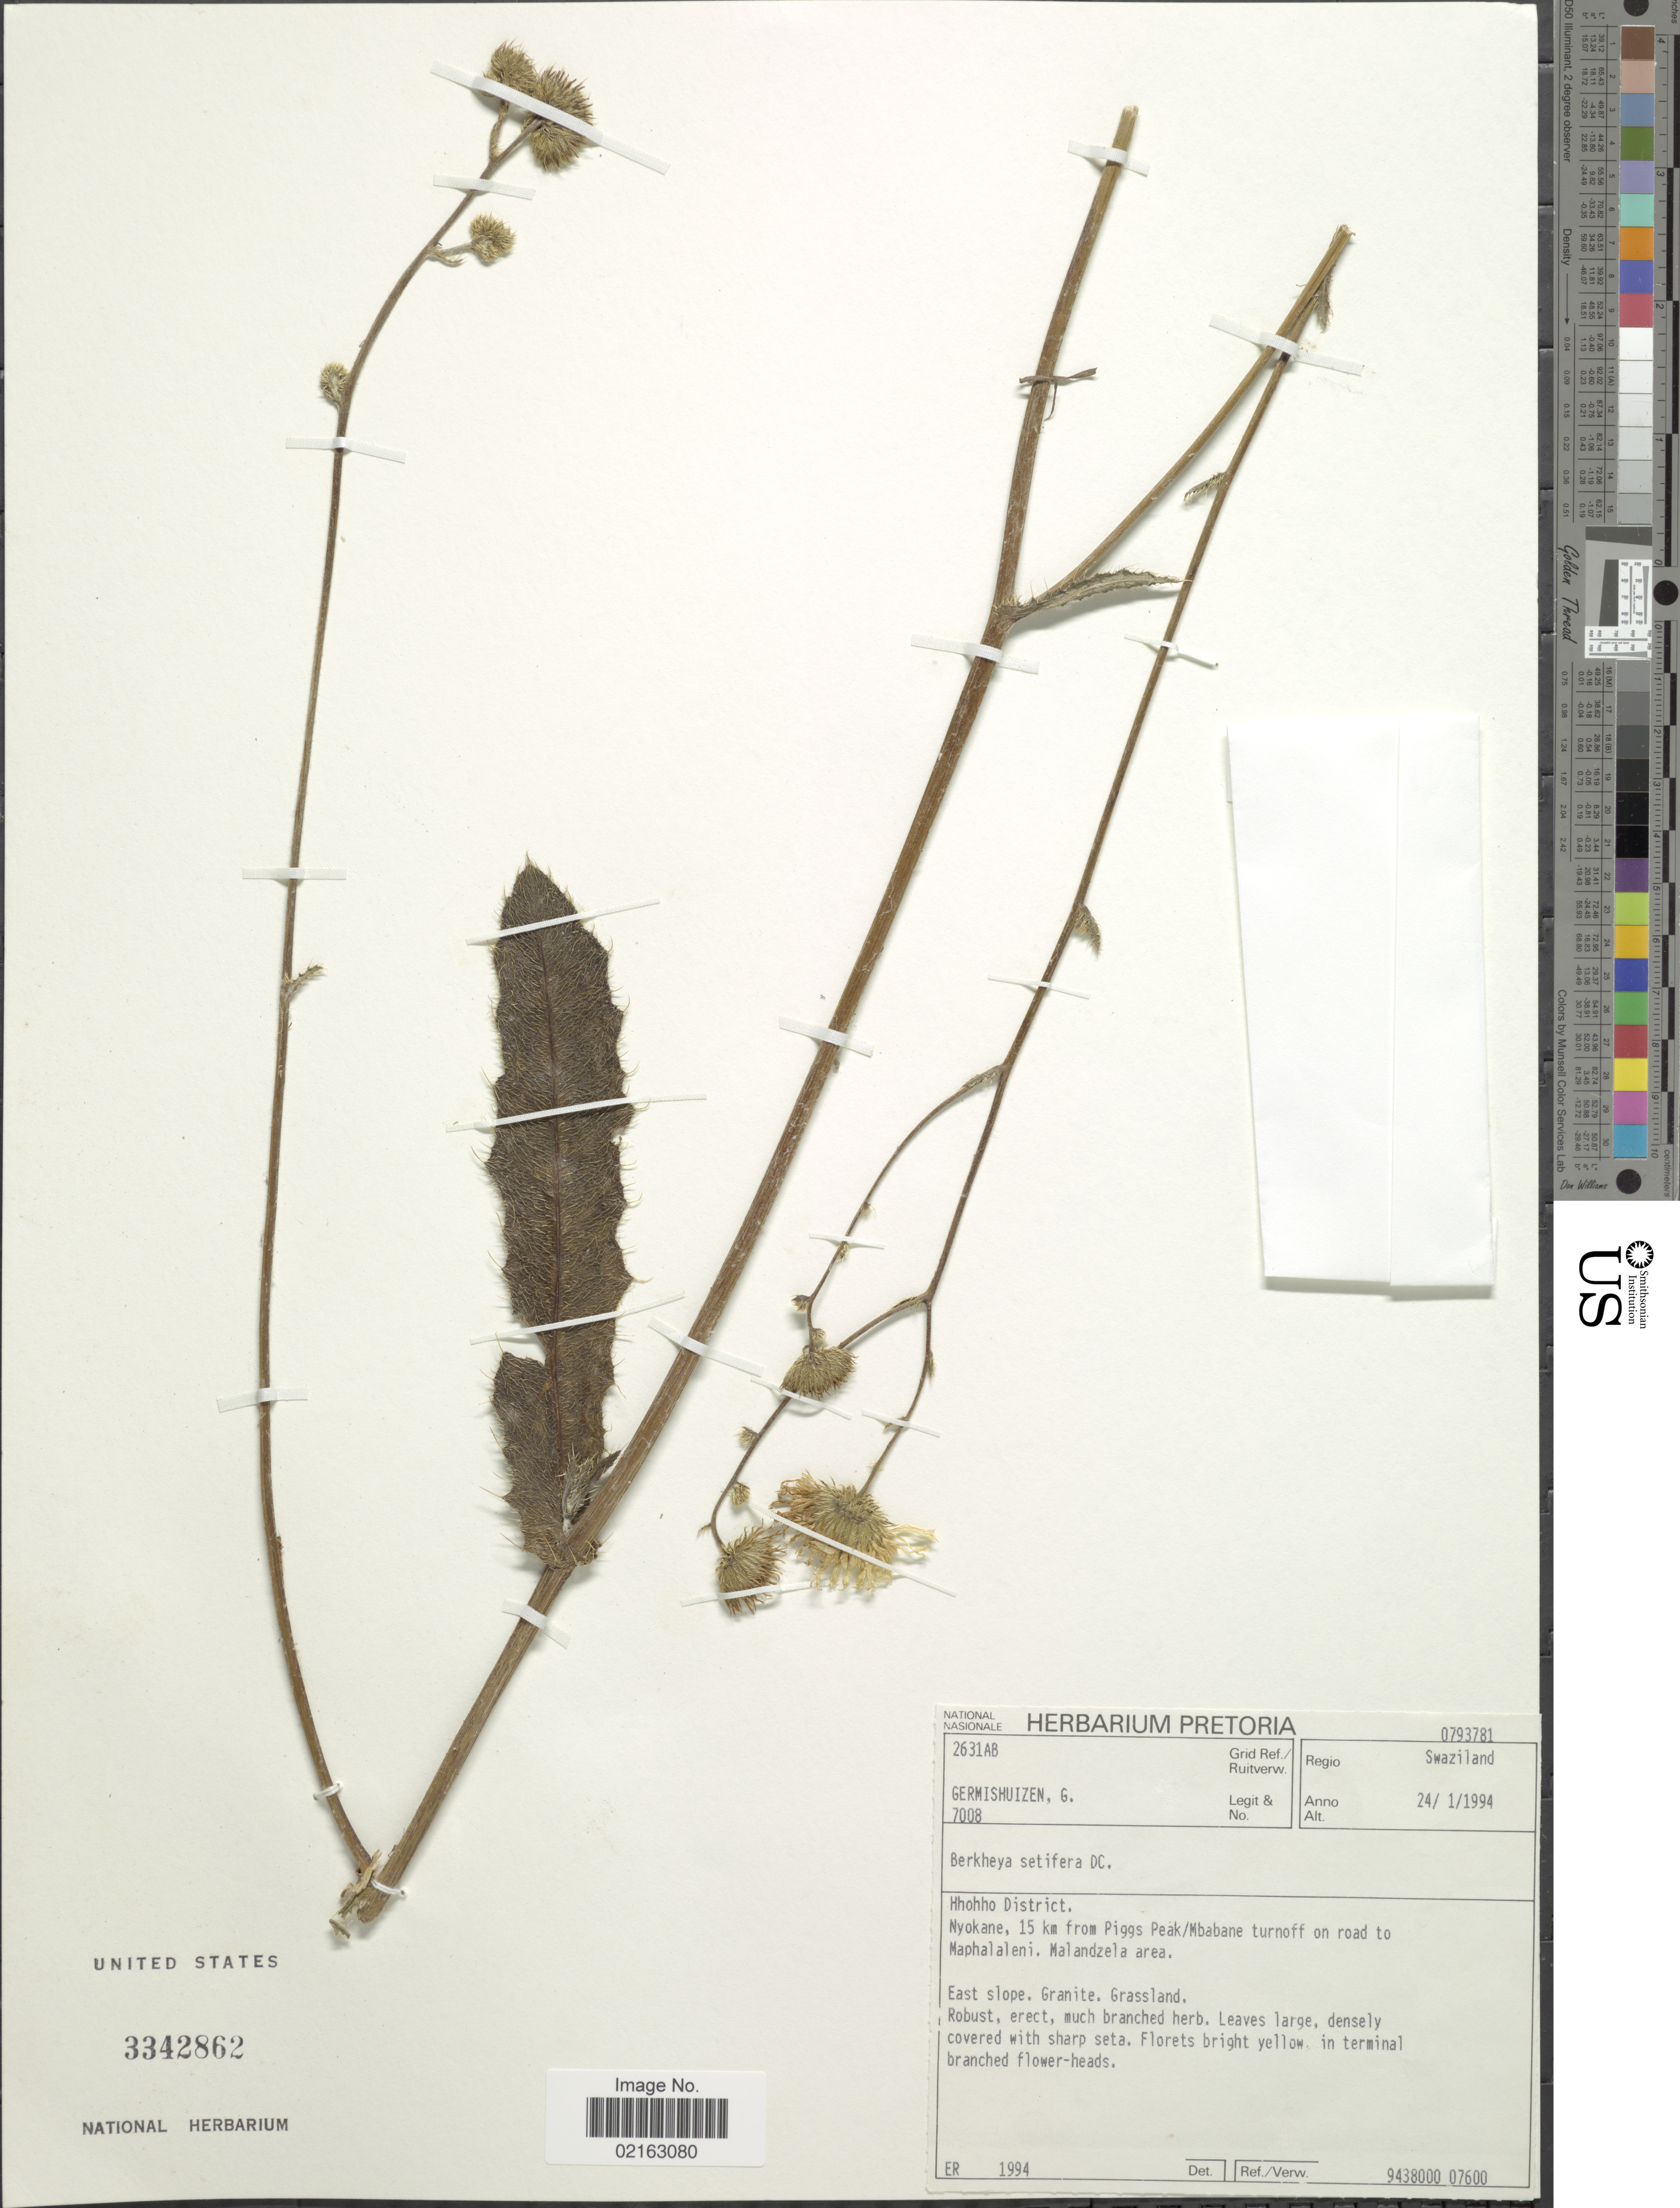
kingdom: Plantae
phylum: Tracheophyta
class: Magnoliopsida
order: Asterales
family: Asteraceae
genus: Berkheya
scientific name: Berkheya setifera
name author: DC.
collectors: G. Germishuizen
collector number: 7008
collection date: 1994-01-24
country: Eswatini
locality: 2631AB. Swaziland. Hhohho District. Nyokane, 15 km from Piggs Peak/Mbabane turnoff on road to Kaphalaleni, Malandzela area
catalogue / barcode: US 3342862